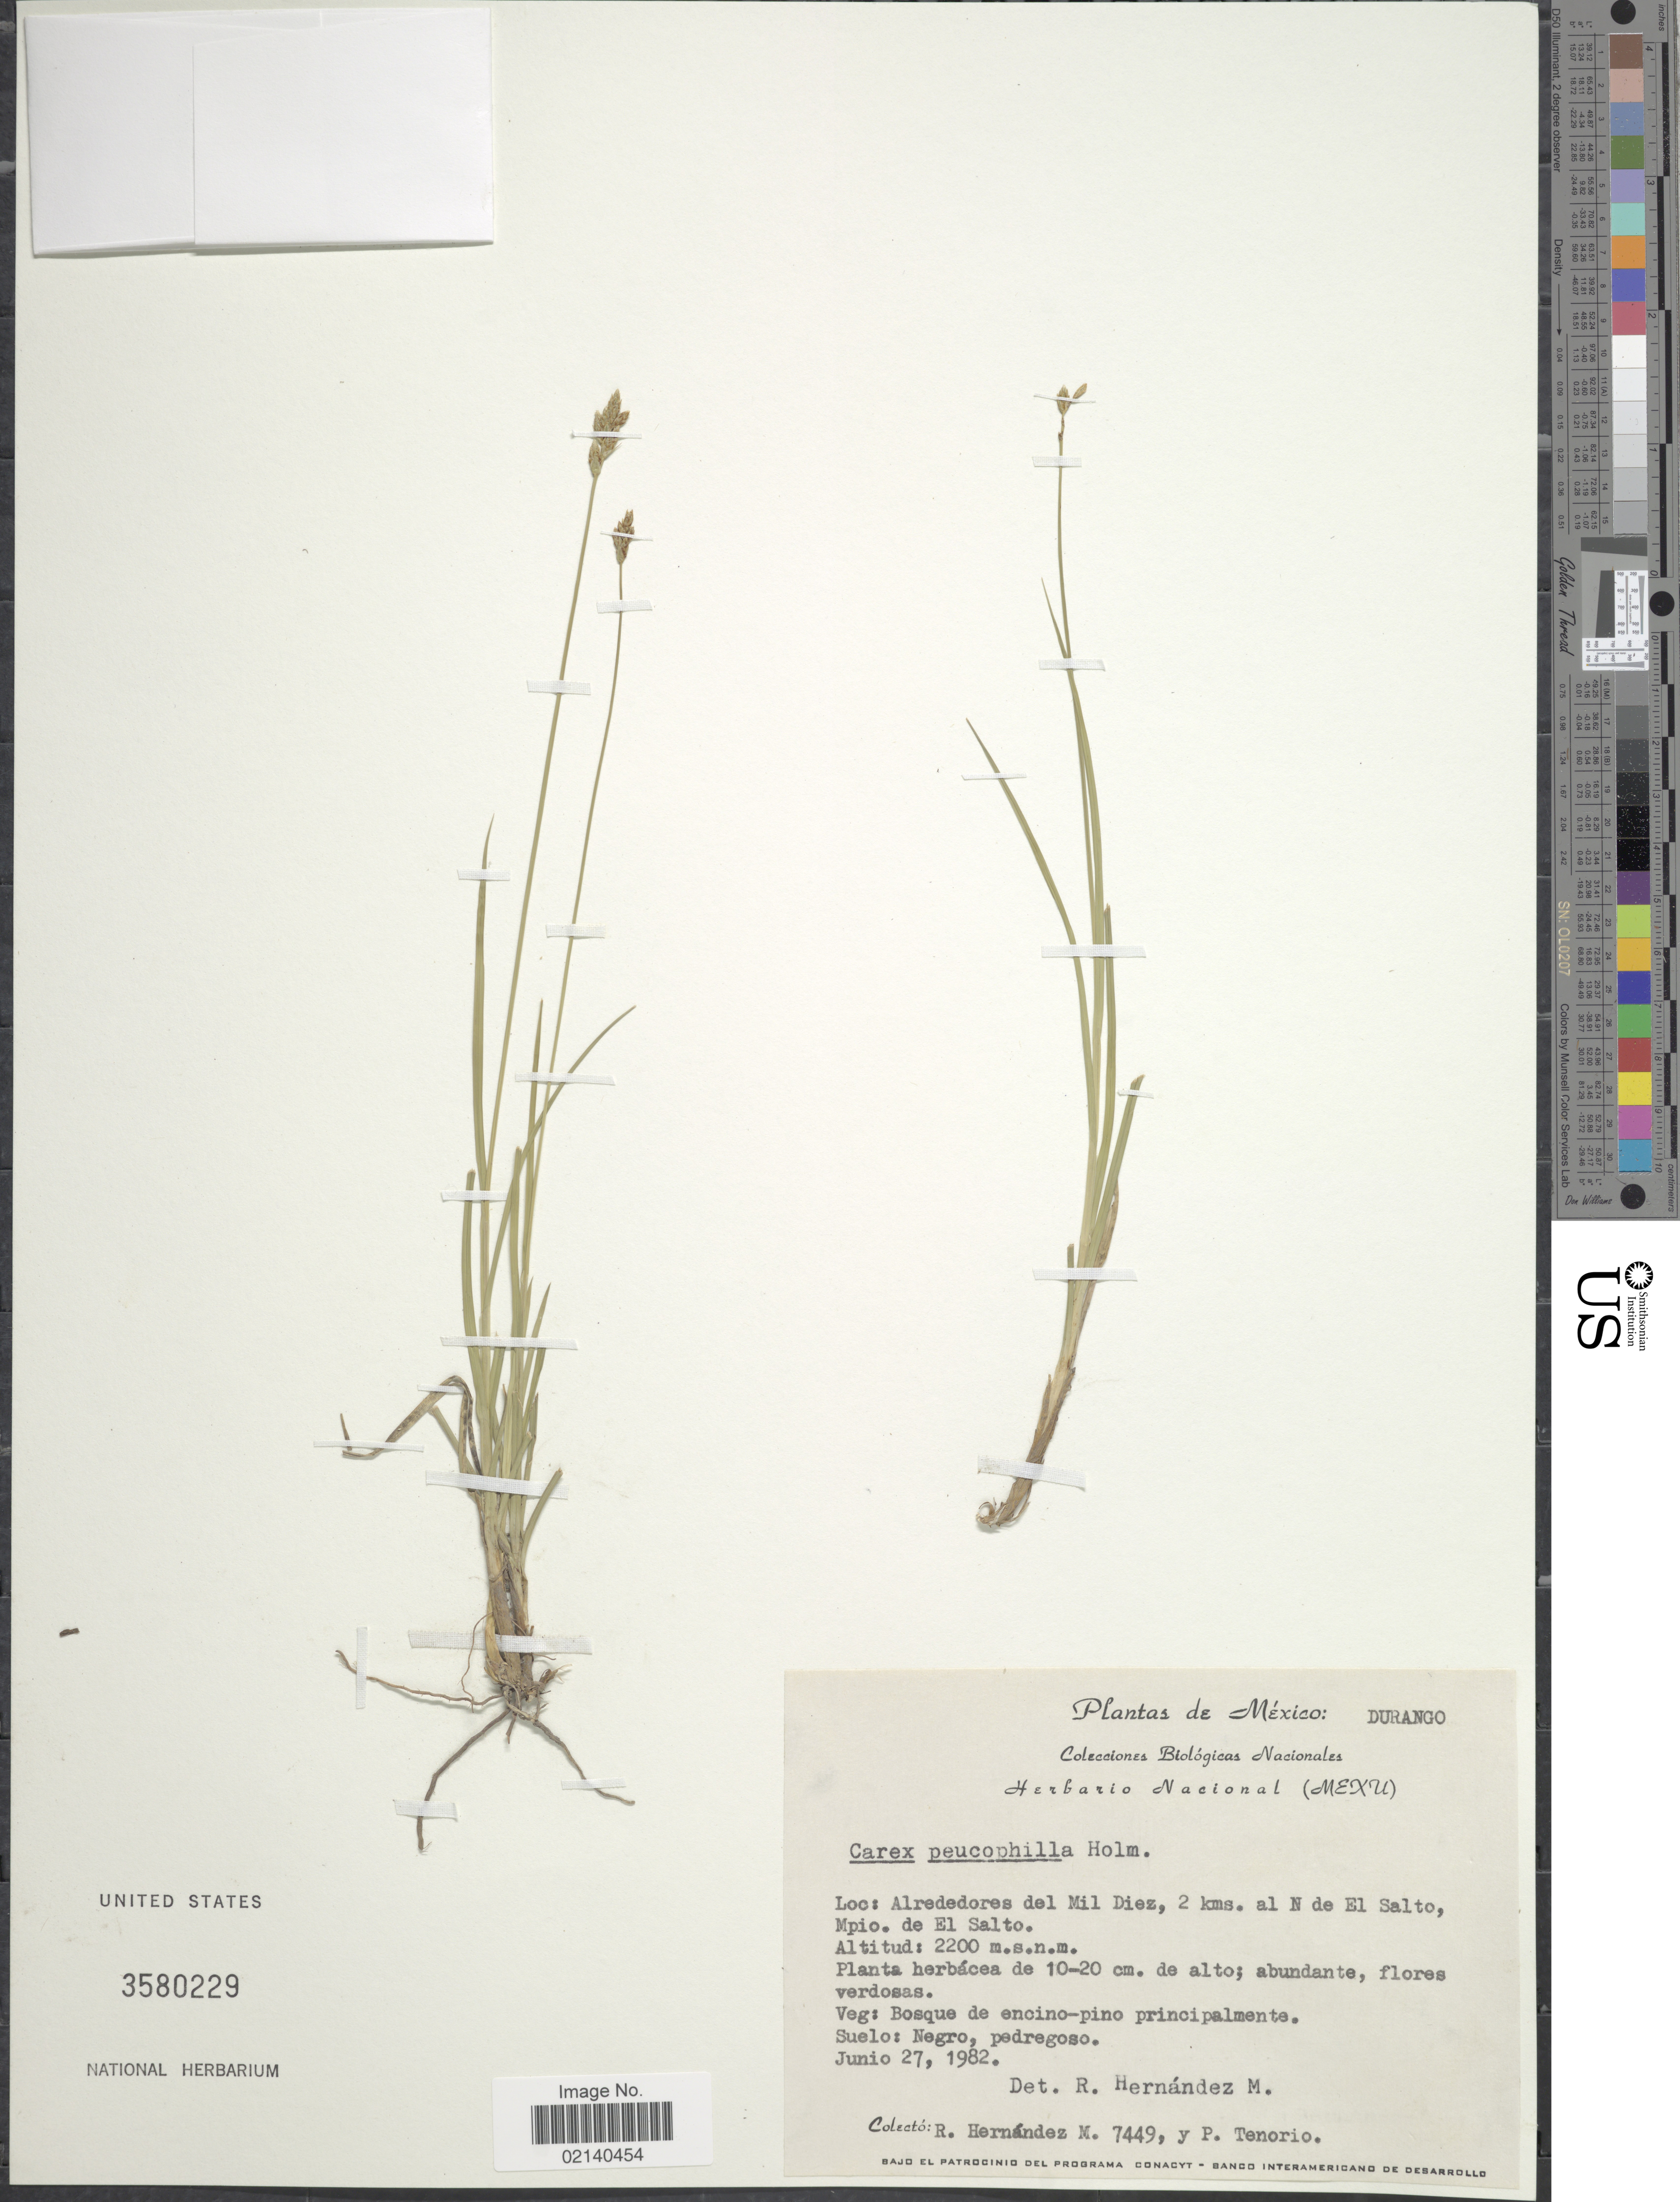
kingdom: Plantae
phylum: Tracheophyta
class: Liliopsida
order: Poales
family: Cyperaceae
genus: Carex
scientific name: Carex peucophila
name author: Holm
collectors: R. Hernández M. & Tenorio, P.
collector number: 7449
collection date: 1982-06-27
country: Mexico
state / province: Durango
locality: Alrededores del Mil Diez, 2 kms. al N de El Salto, Mpio. de El Salto.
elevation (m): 2200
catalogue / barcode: US 3580229